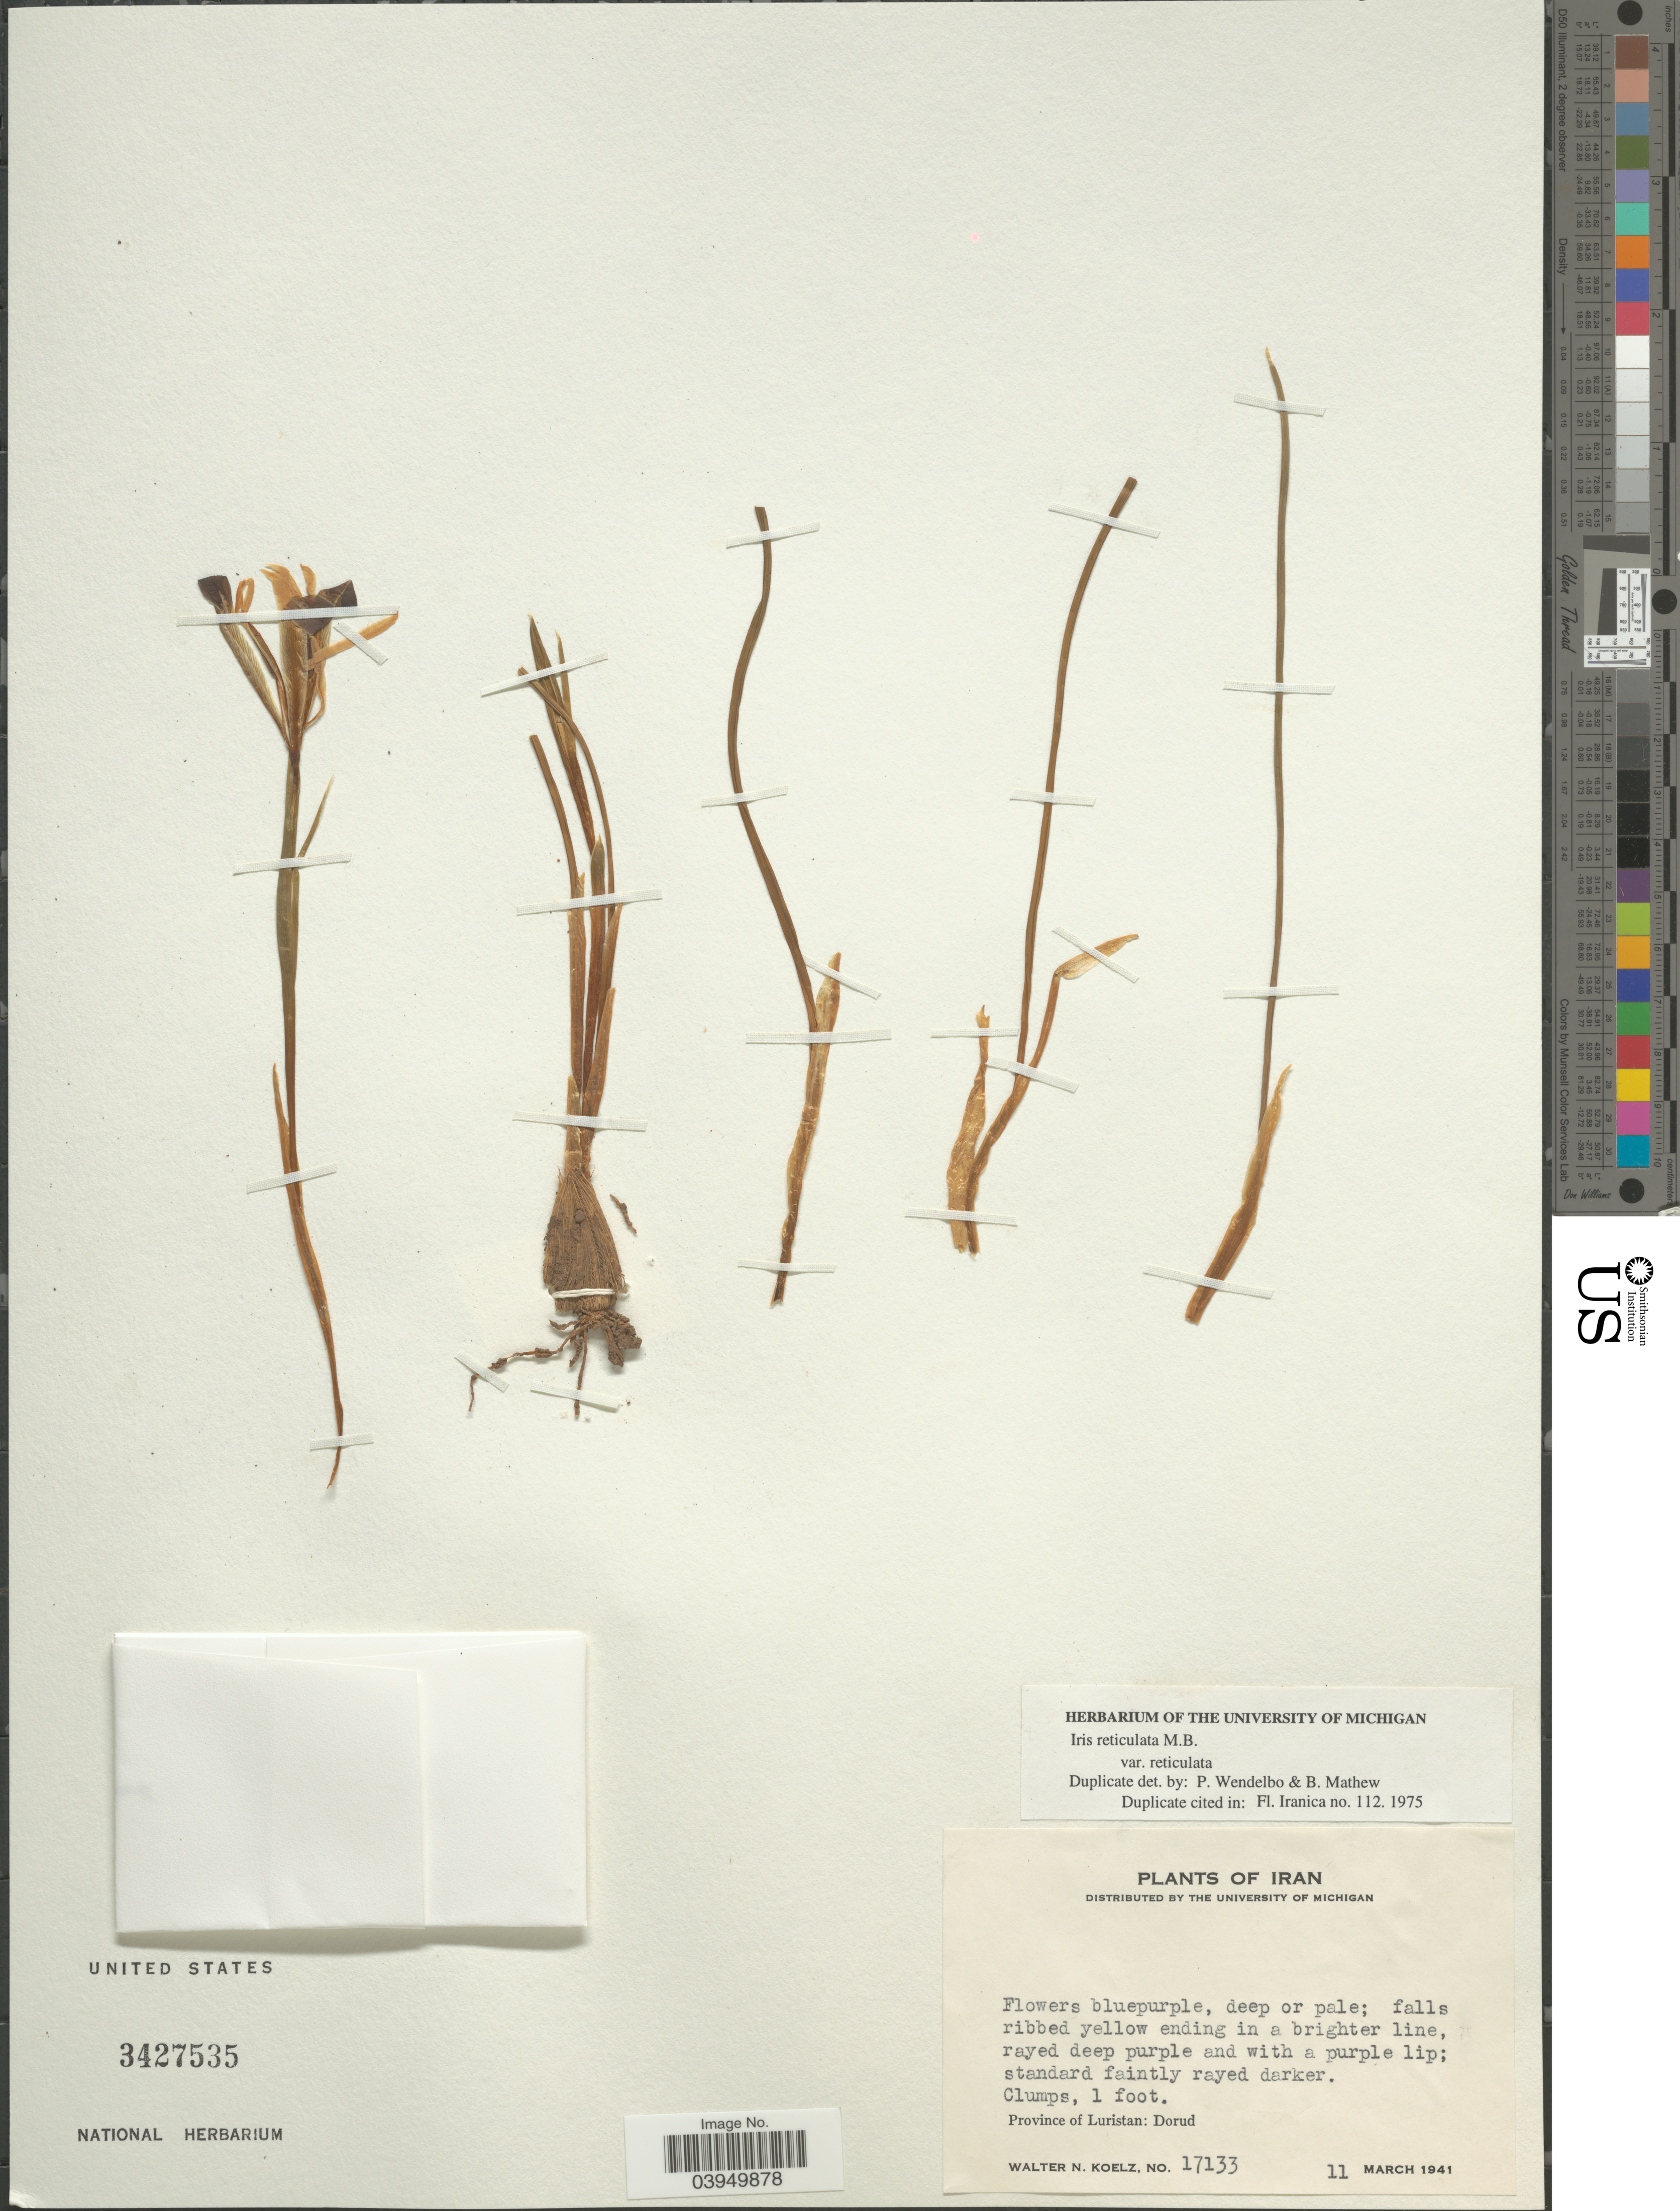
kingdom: Plantae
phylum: Tracheophyta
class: Liliopsida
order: Asparagales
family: Iridaceae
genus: Iris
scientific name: Iris reticulata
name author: M. Bieb.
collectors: W. N. Koelz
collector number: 17133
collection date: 1941-03-11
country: Iran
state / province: Lorestan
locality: Province of Luristan: Dorud.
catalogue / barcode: US 3427535